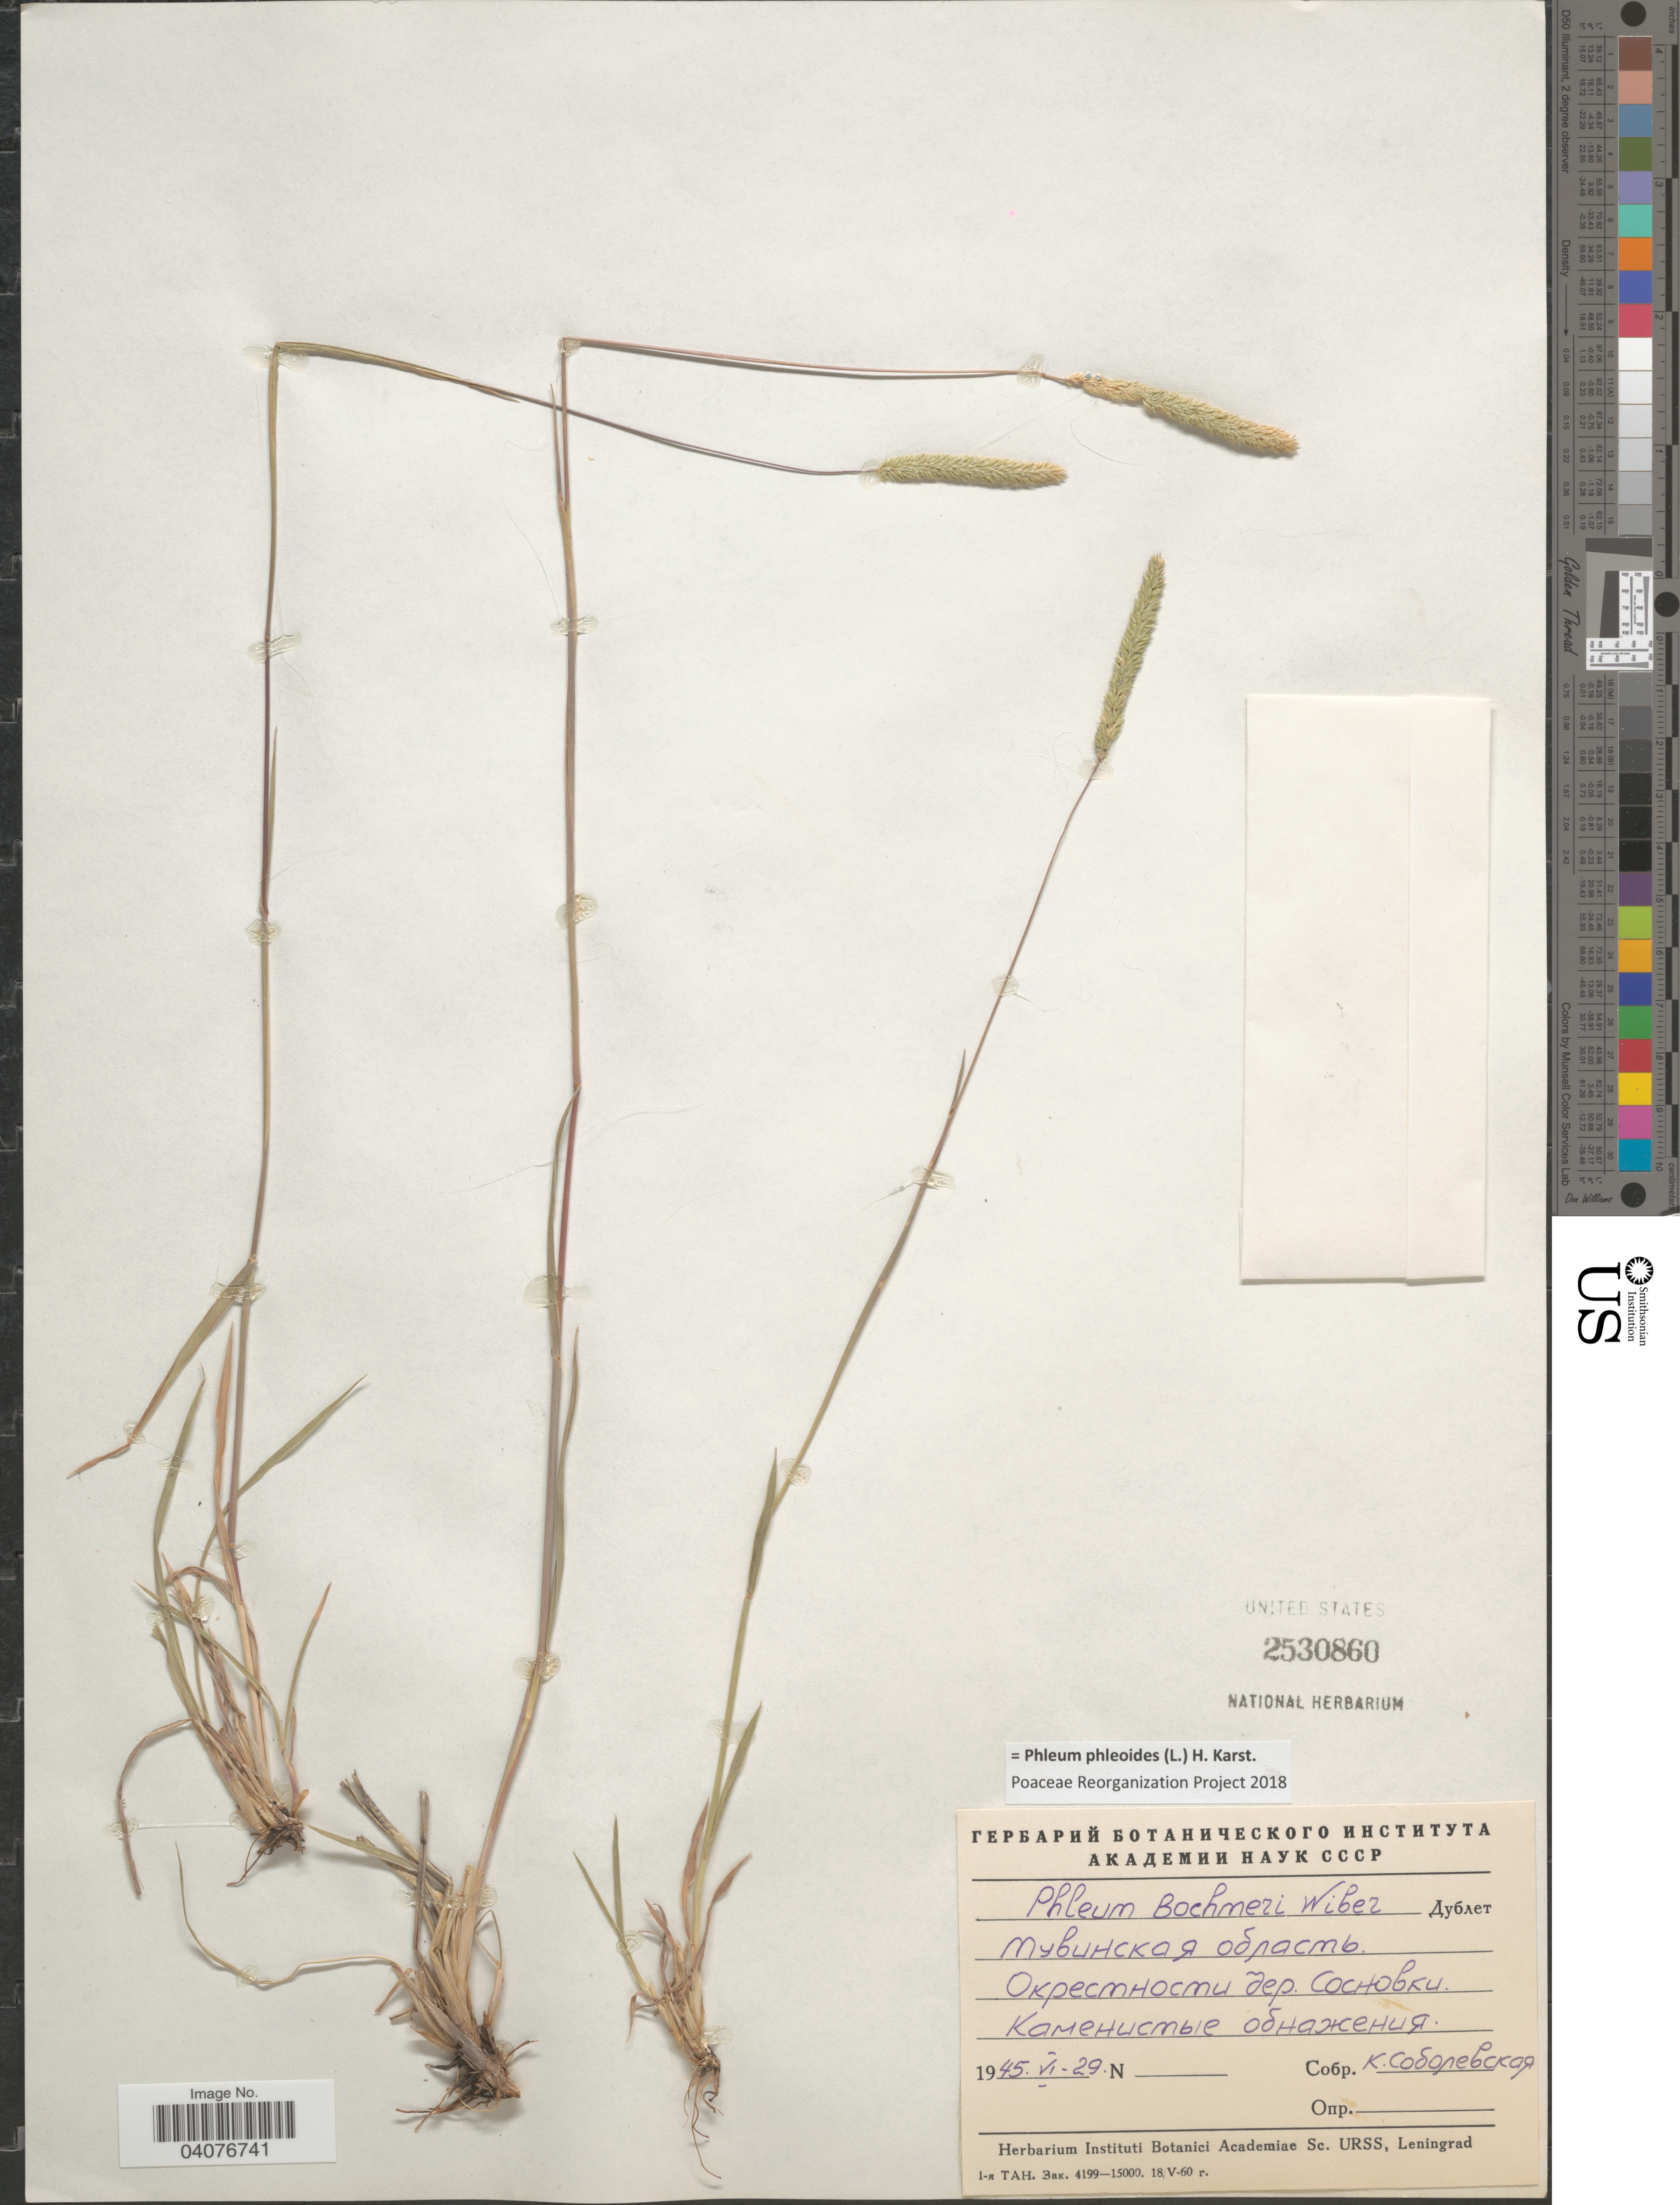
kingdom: Plantae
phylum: Tracheophyta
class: Liliopsida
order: Poales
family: Poaceae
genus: Phleum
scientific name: Phleum phleoides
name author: (L.) H. Karst.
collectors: K. Sobolevskaya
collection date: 1945-06-29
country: Russian Federation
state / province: Tuva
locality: Vicinity of village Sosnovka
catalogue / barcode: US 2530860